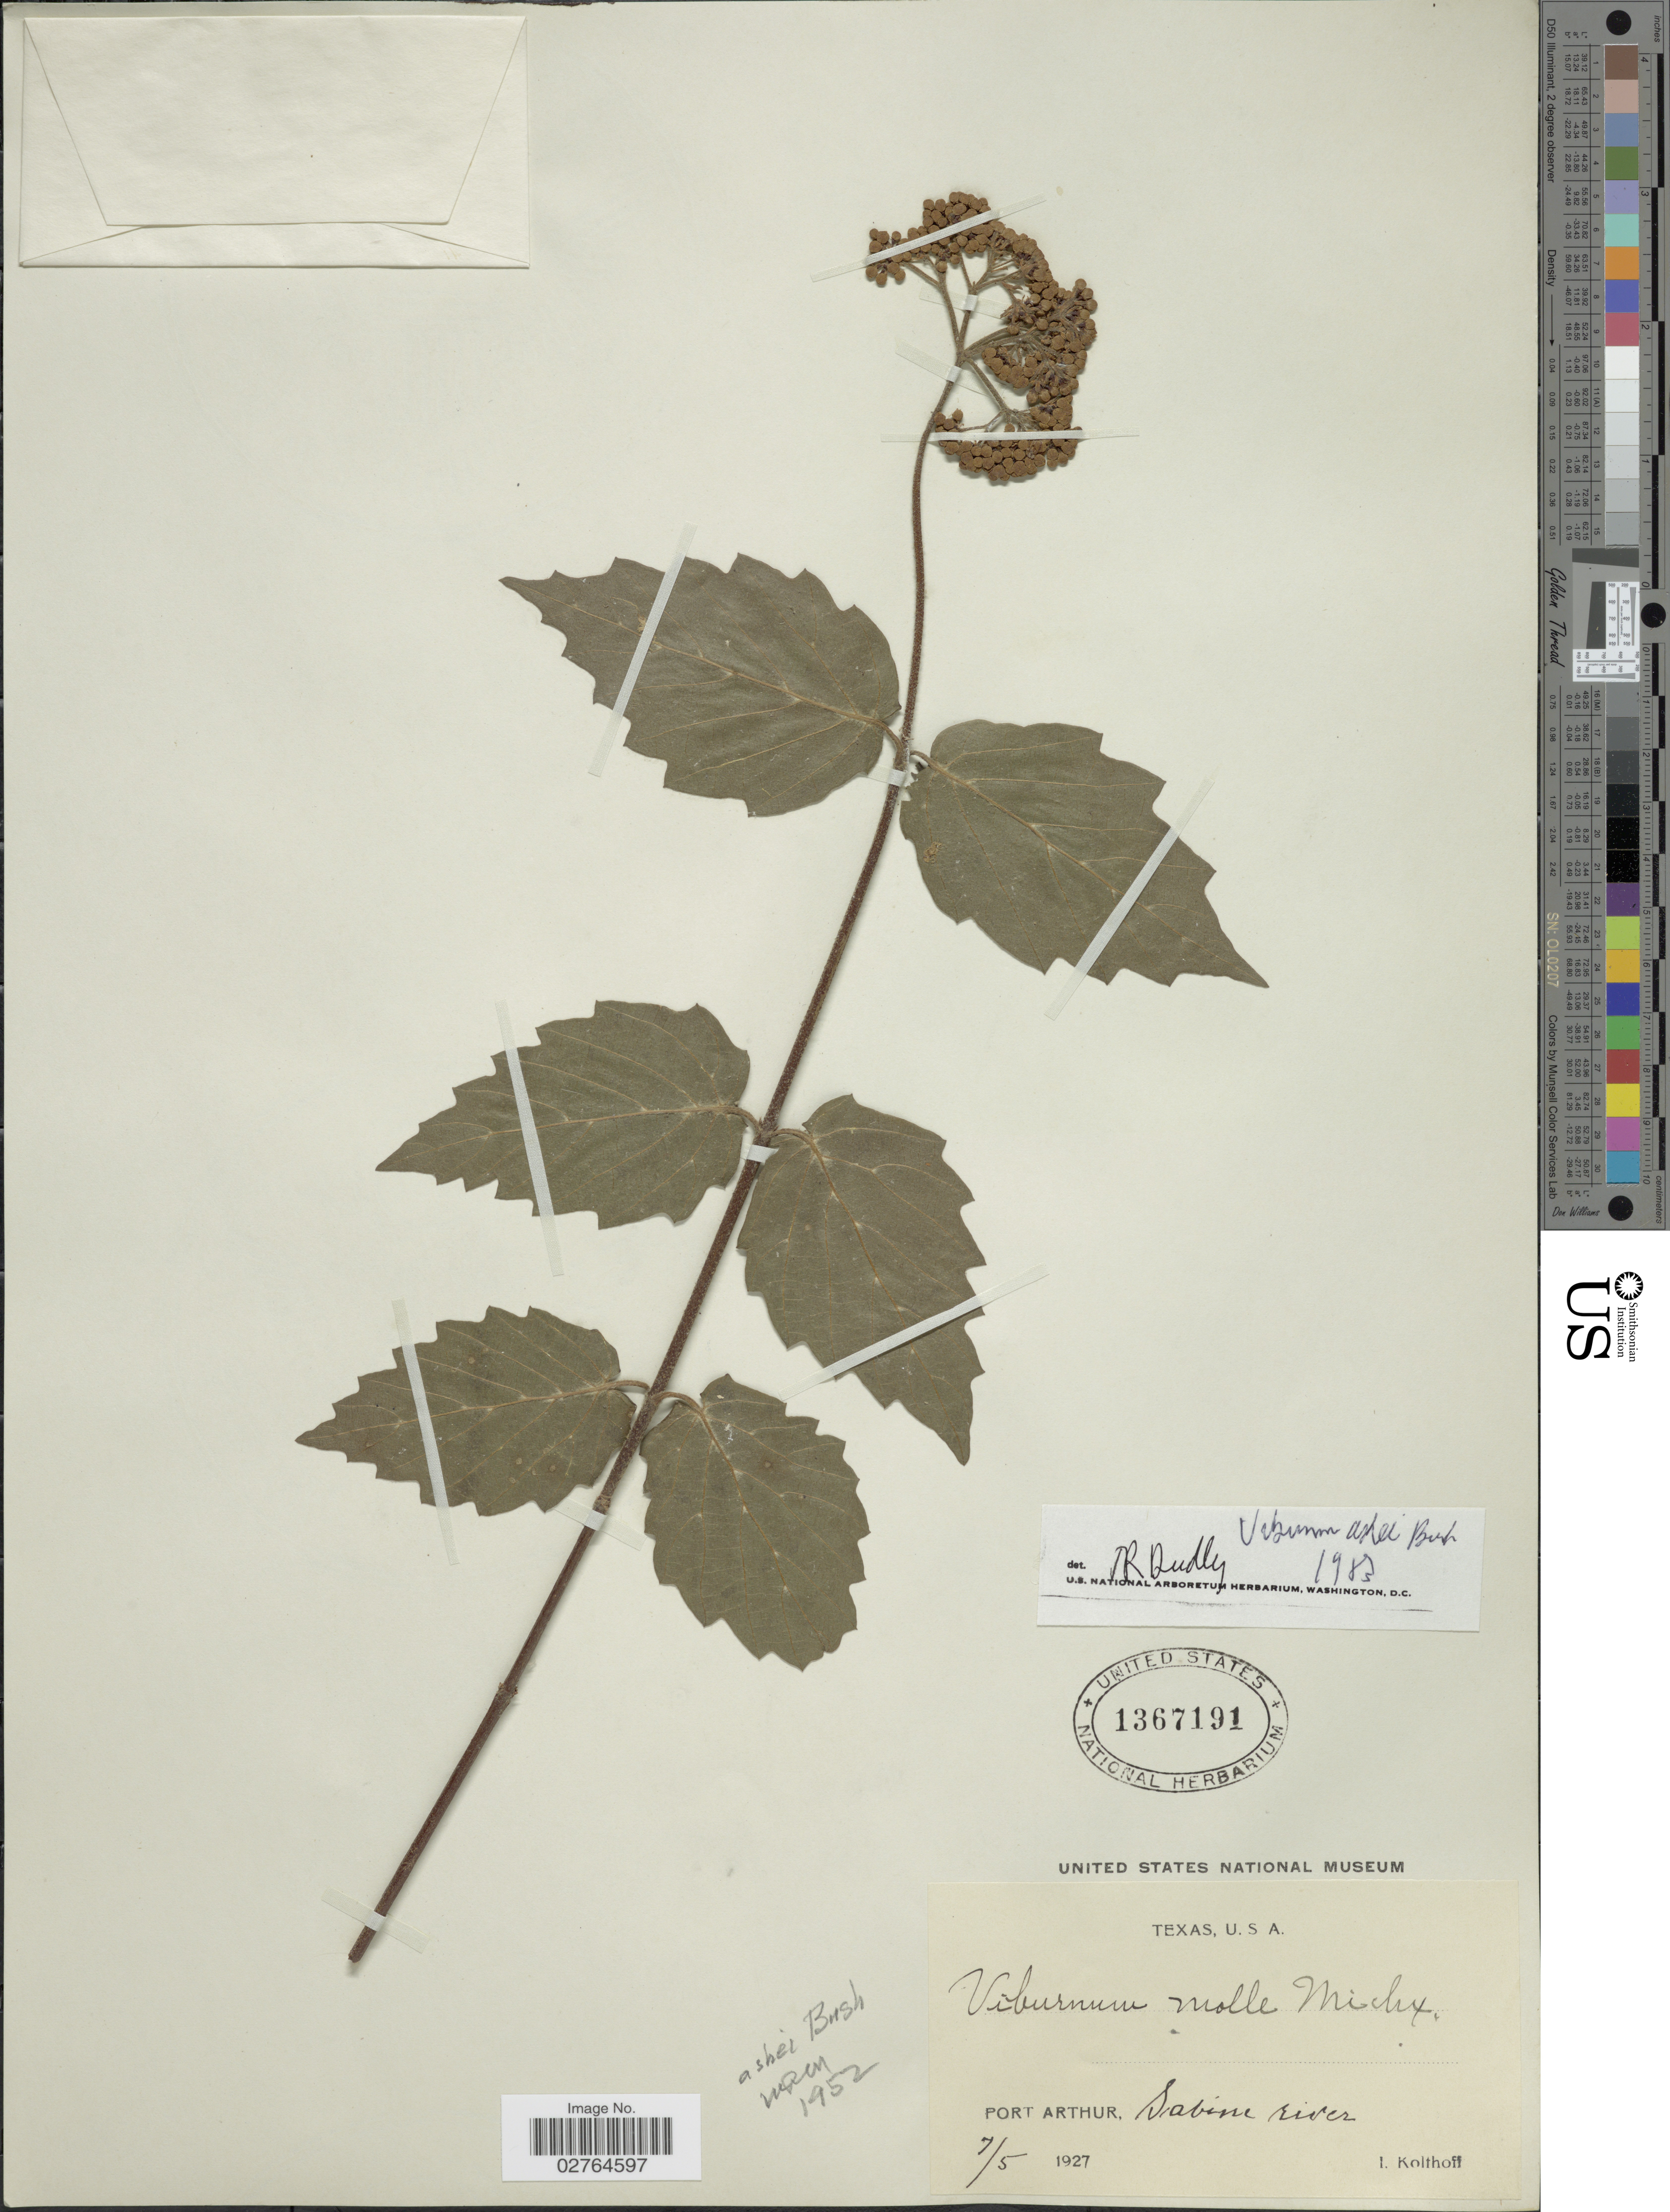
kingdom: Plantae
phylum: Tracheophyta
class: Magnoliopsida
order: Dipsacales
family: Viburnaceae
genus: Viburnum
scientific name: Viburnum scabrellum var. ashei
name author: (Bush) McAtee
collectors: I. Kolthoff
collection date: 1927-07-05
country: United States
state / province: Texas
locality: Port Arthur, Sabine river.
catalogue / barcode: US 1367191